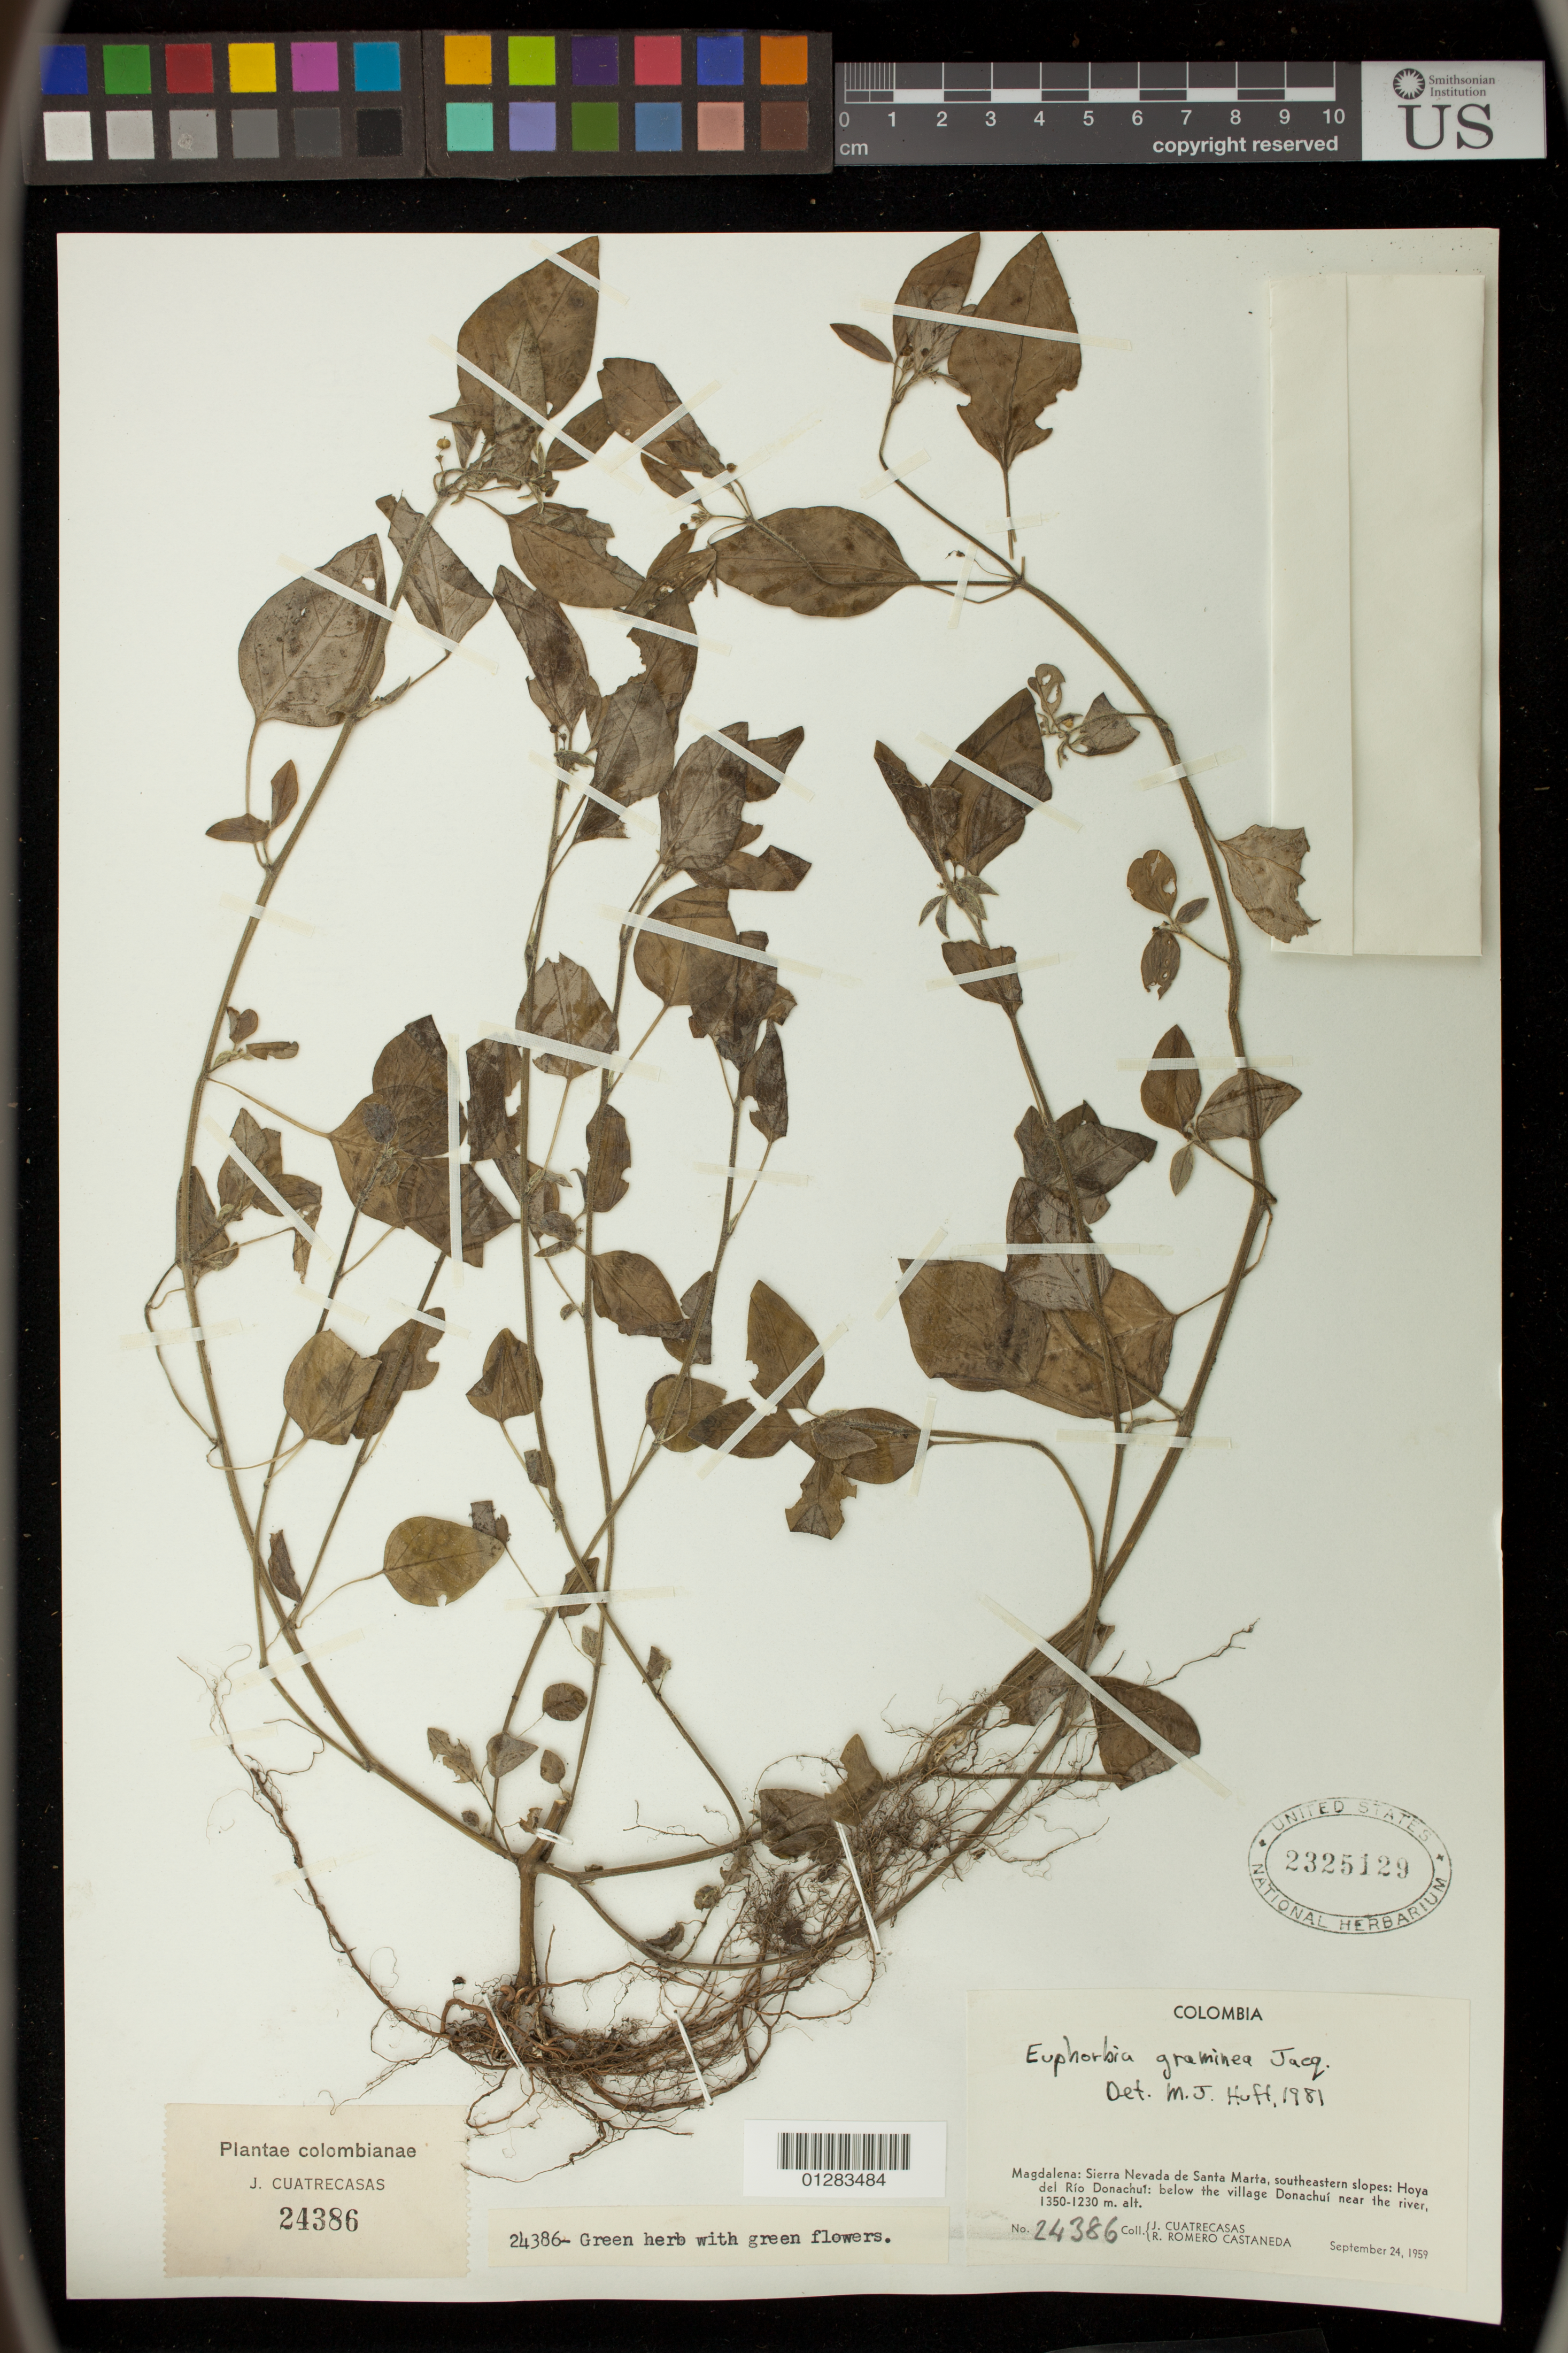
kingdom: Plantae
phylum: Tracheophyta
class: Magnoliopsida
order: Malpighiales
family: Euphorbiaceae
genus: Euphorbia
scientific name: Euphorbia graminea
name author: Jacq.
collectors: J. Cuatrecasas & R. Romero Castañeda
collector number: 24386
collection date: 1959-09-24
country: Colombia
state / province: Magdalena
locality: Sierra Nevada de Santa Marta, southeastern slopes: Hoya del Río Donachuí: below the village Donachuí near the river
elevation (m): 1230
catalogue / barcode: US 2325129